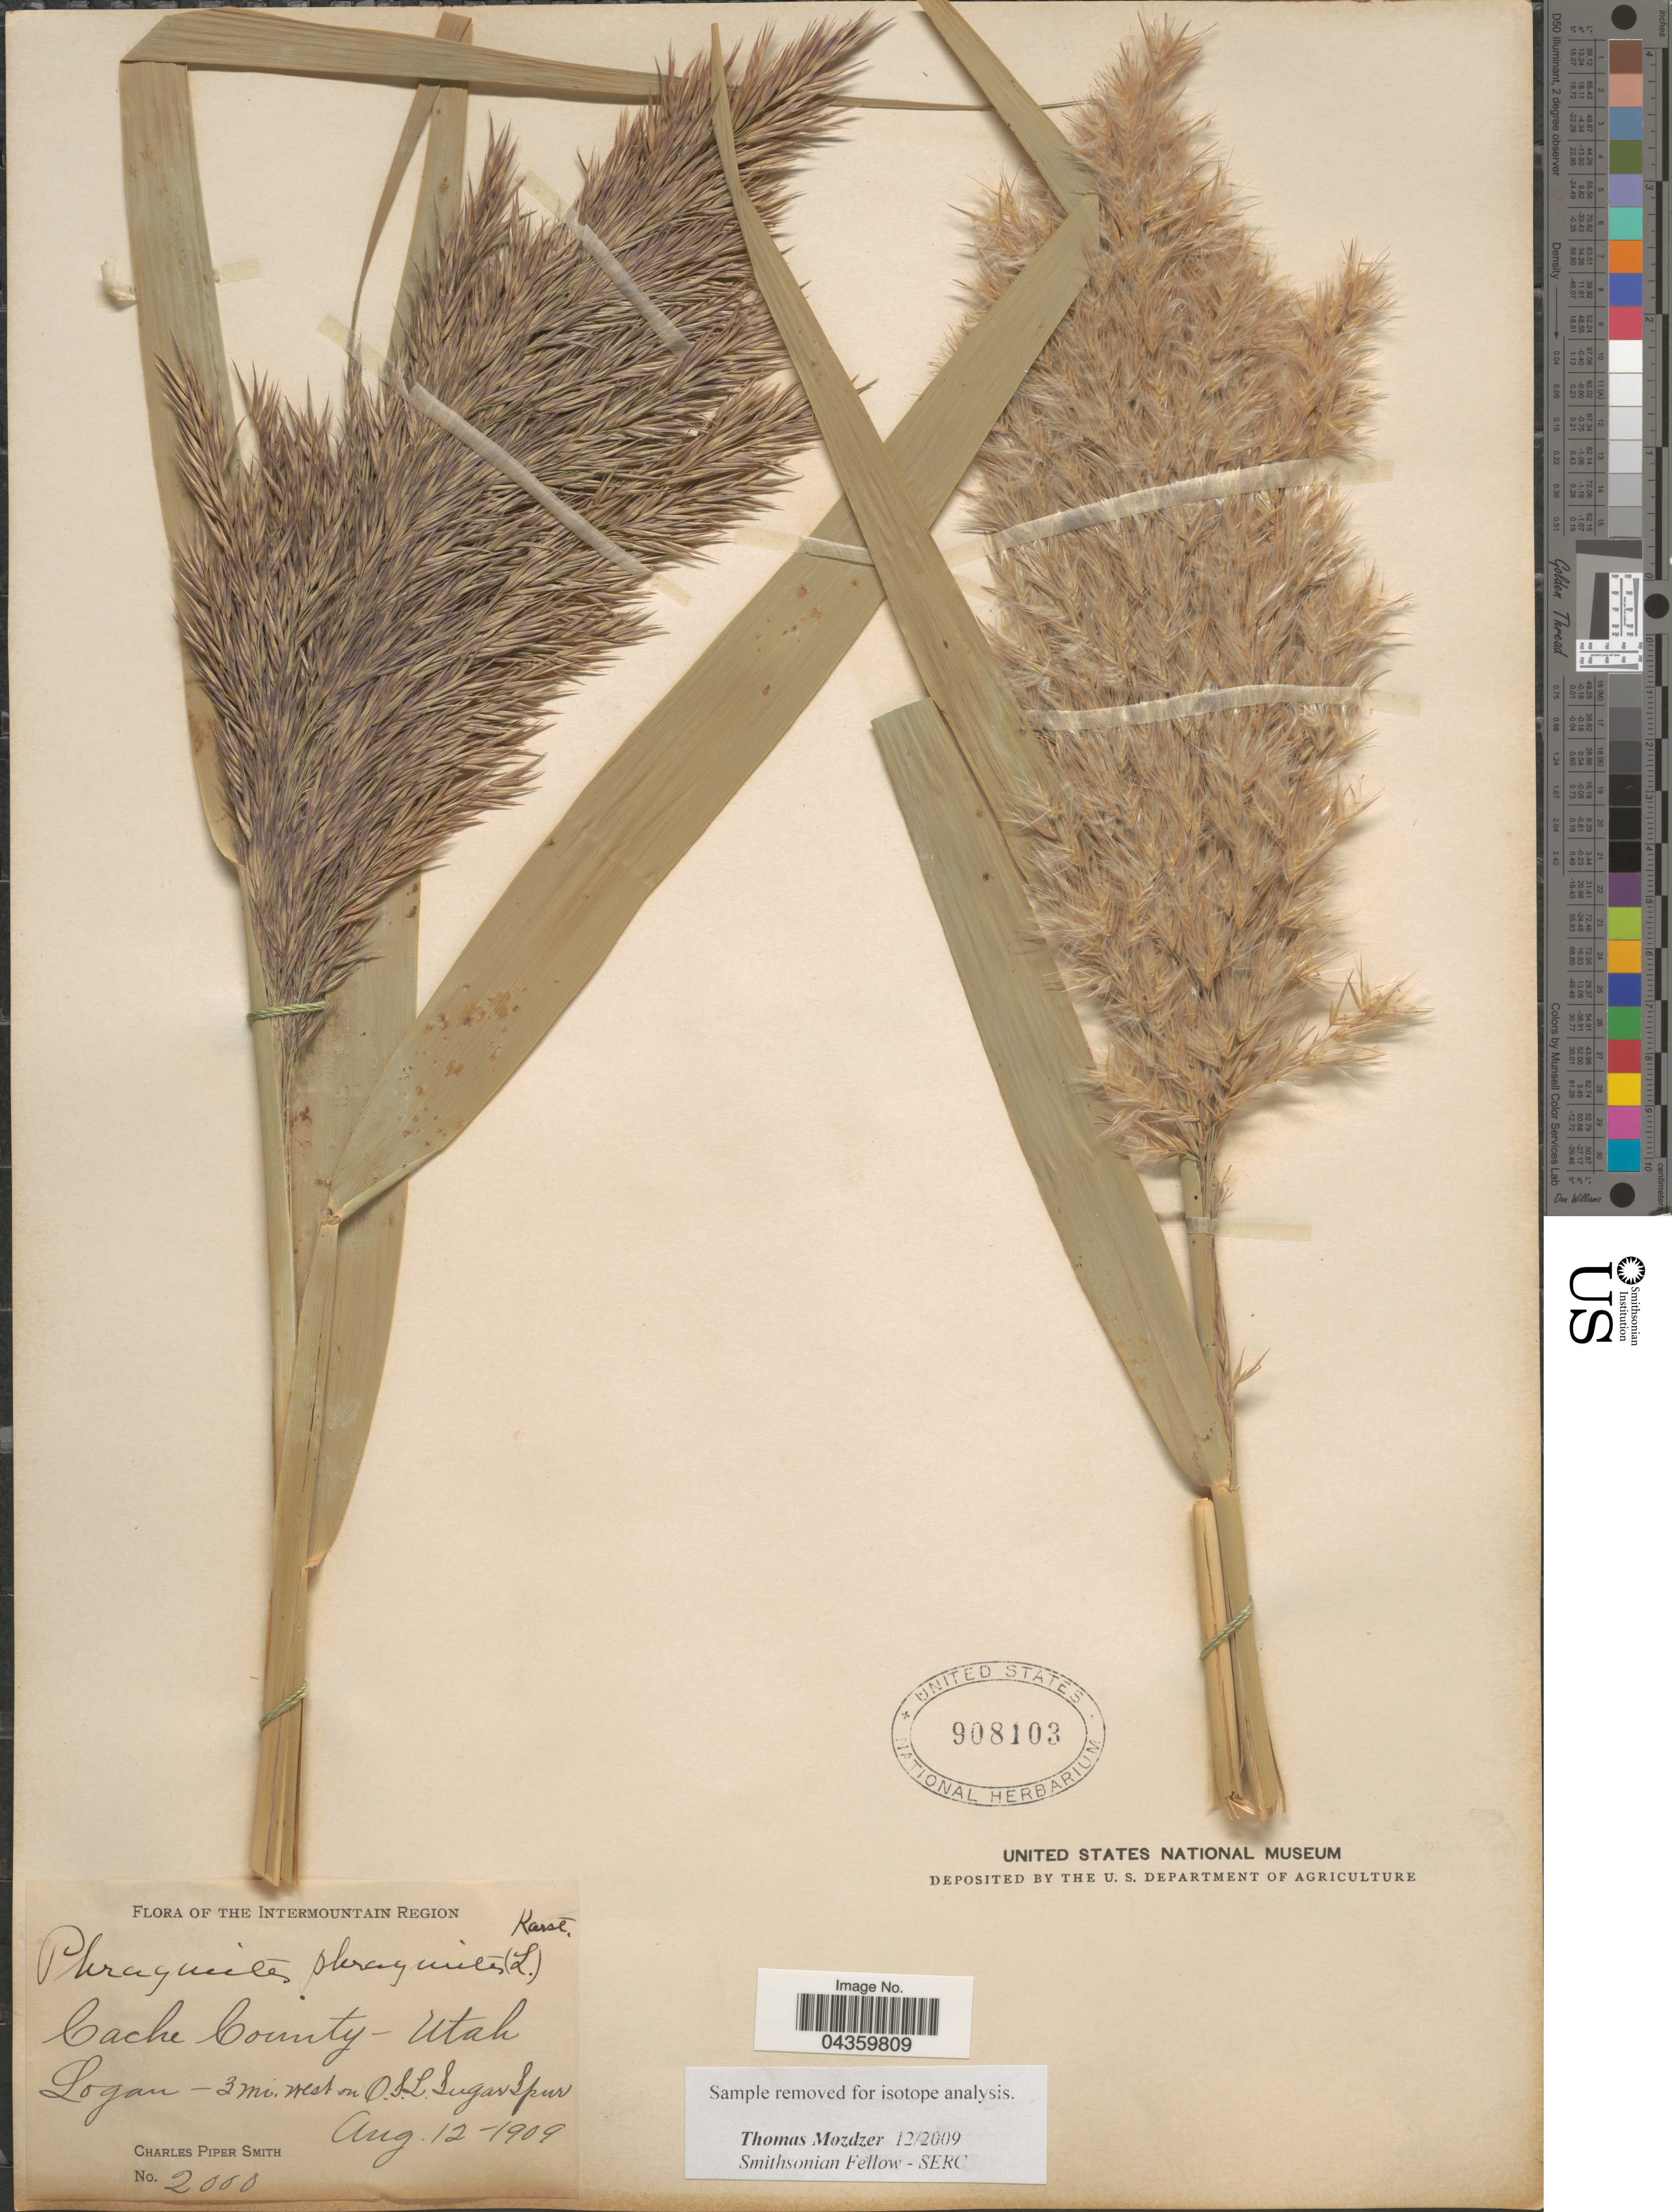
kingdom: Plantae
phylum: Tracheophyta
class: Liliopsida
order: Poales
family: Poaceae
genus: Phragmites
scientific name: Phragmites australis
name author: (Cav.) Trin. ex Steud.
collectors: C. P. Smith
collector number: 2000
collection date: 1909-08-12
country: United States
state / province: Utah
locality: Intermountain Region. Cache County. Logan - 3 mi. west on O.S.L. Sugar Spur.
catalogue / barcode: US 908103